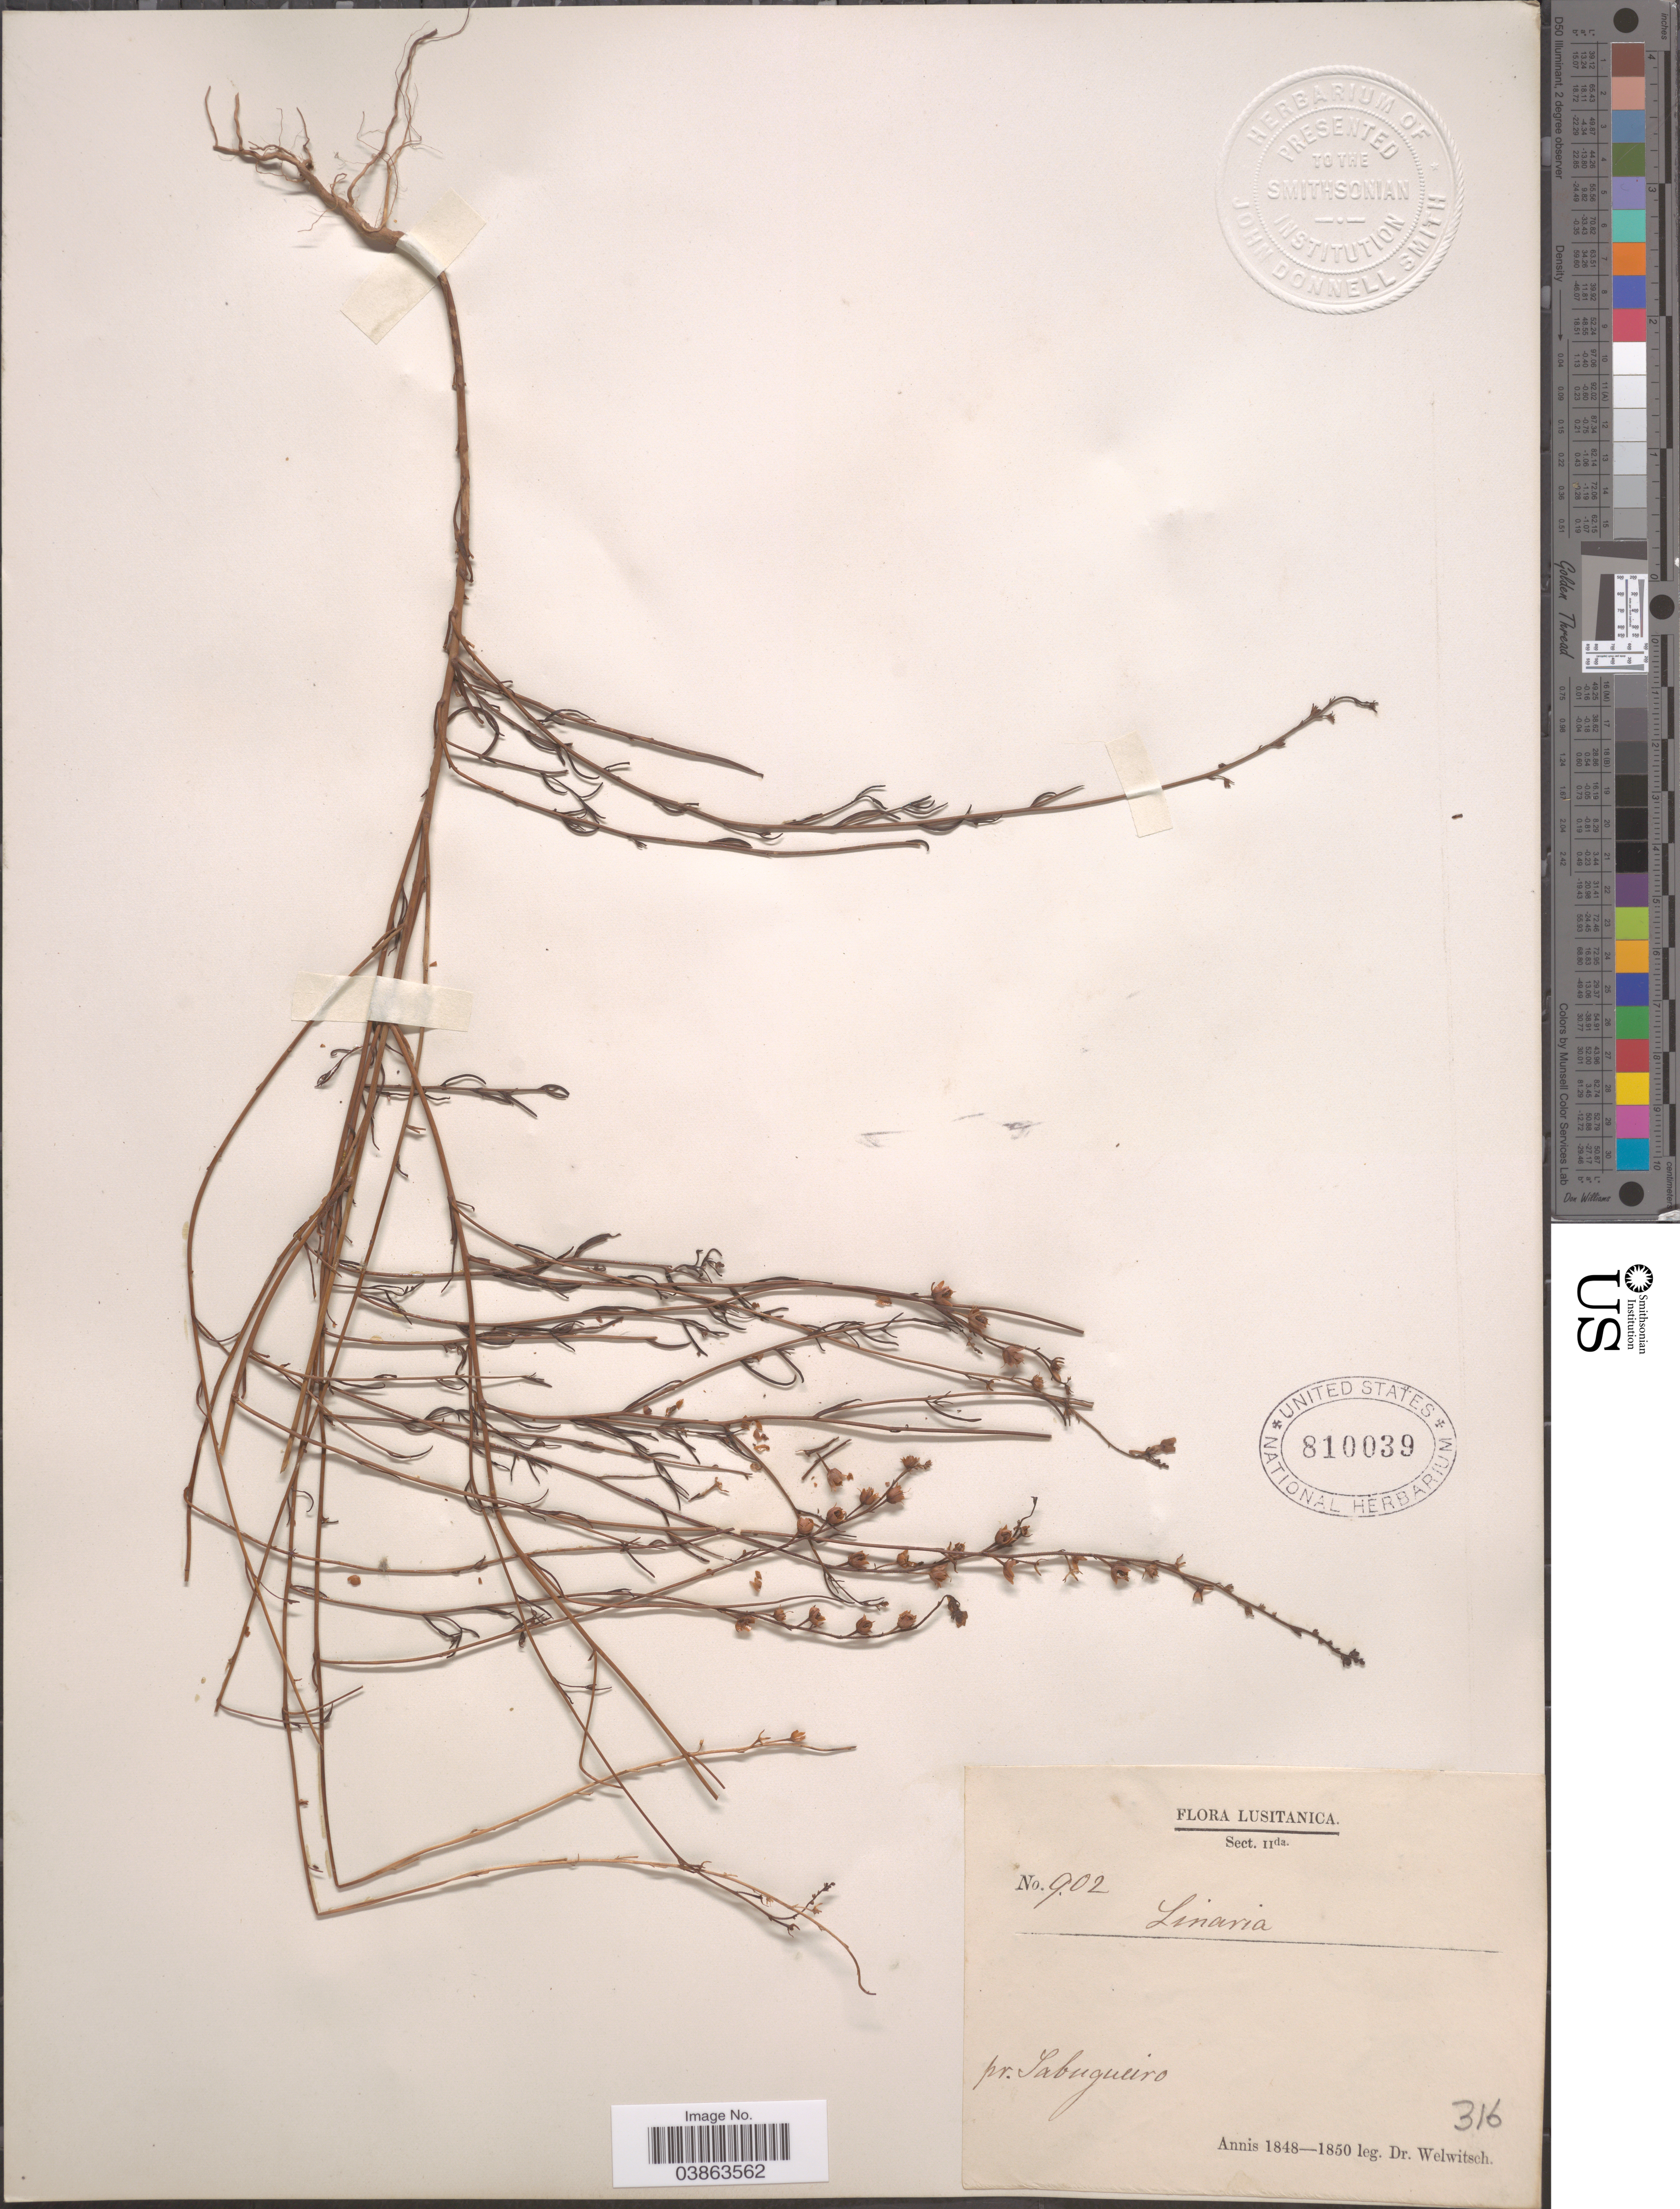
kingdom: Plantae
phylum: Tracheophyta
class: Magnoliopsida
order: Lamiales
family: Plantaginaceae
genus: Linaria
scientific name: Linaria sp.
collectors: -. Welwitsch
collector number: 902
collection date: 1848/1850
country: Portugal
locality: Pr. Sabugueiro.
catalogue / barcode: US 810039